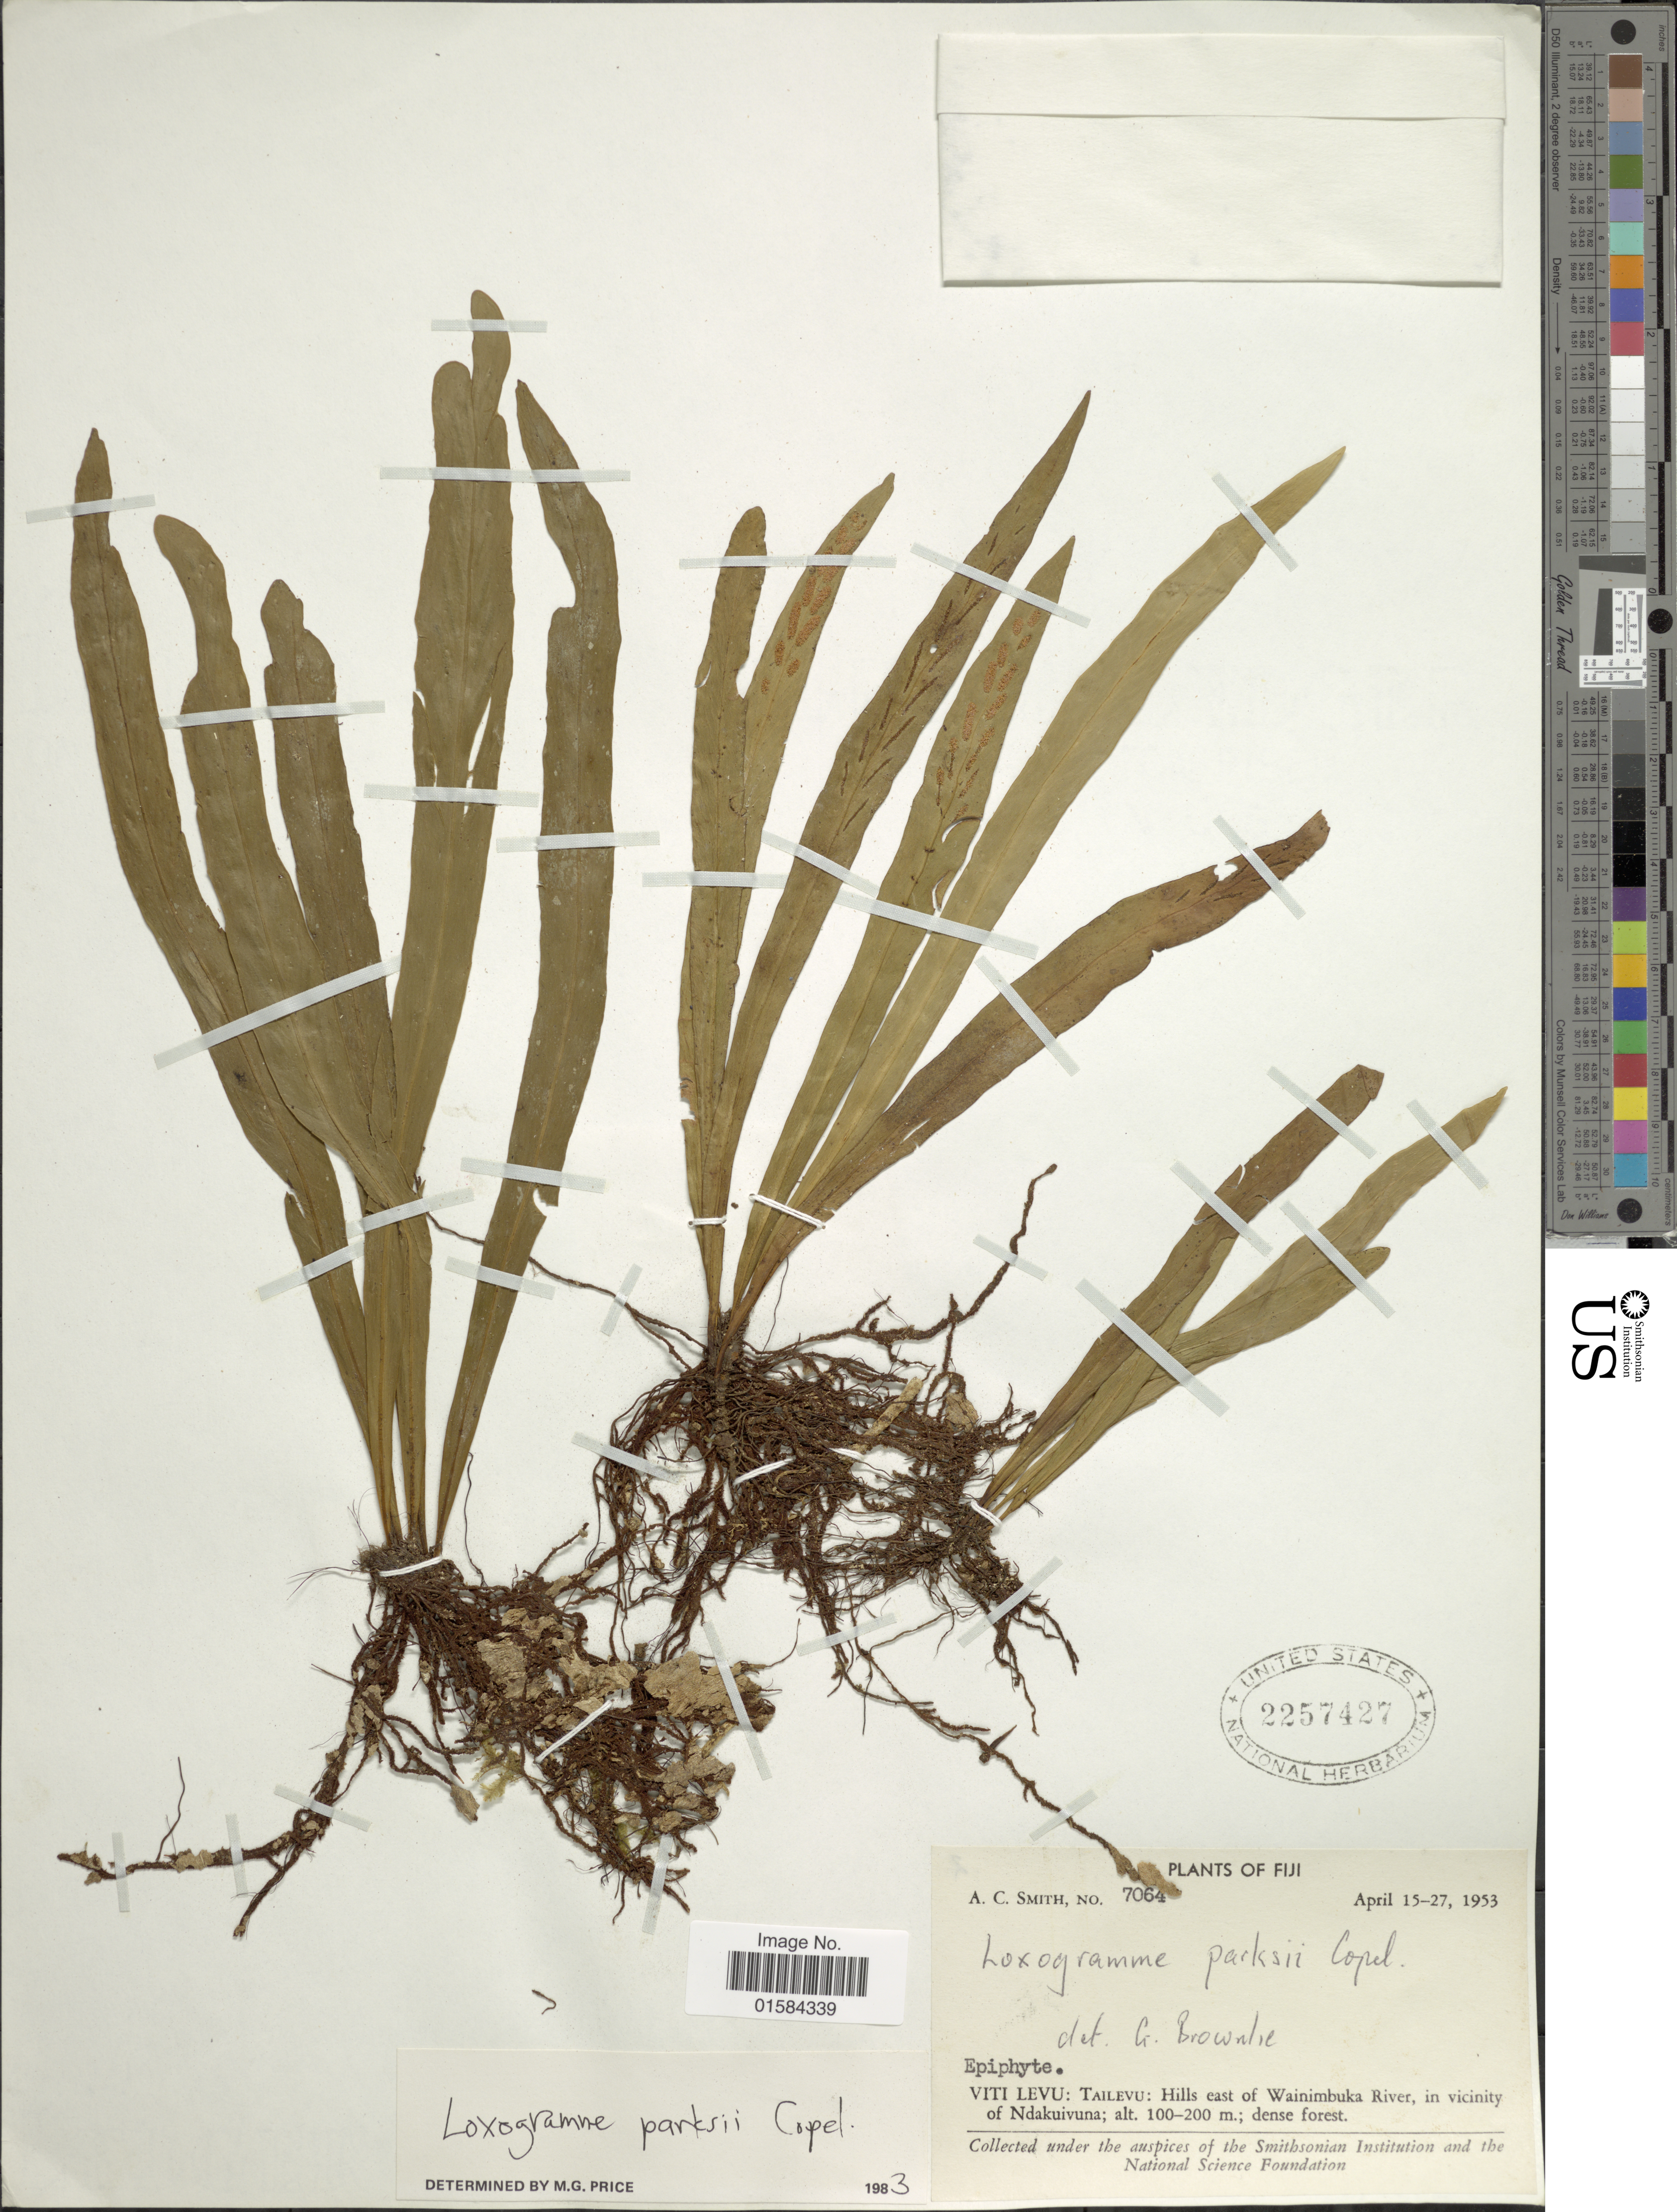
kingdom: Plantae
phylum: Tracheophyta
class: Polypodiopsida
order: Polypodiales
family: Polypodiaceae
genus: Loxogramme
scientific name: Loxogramme parksii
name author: Copel.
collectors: A. C. Smith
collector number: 7064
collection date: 1953-04-15/1953-04-27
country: Fiji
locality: Viti Levu: Tailevu: Hills east of Wainimbuka River, in vicinity of Ndakuivuna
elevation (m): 100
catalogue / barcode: US 2257427